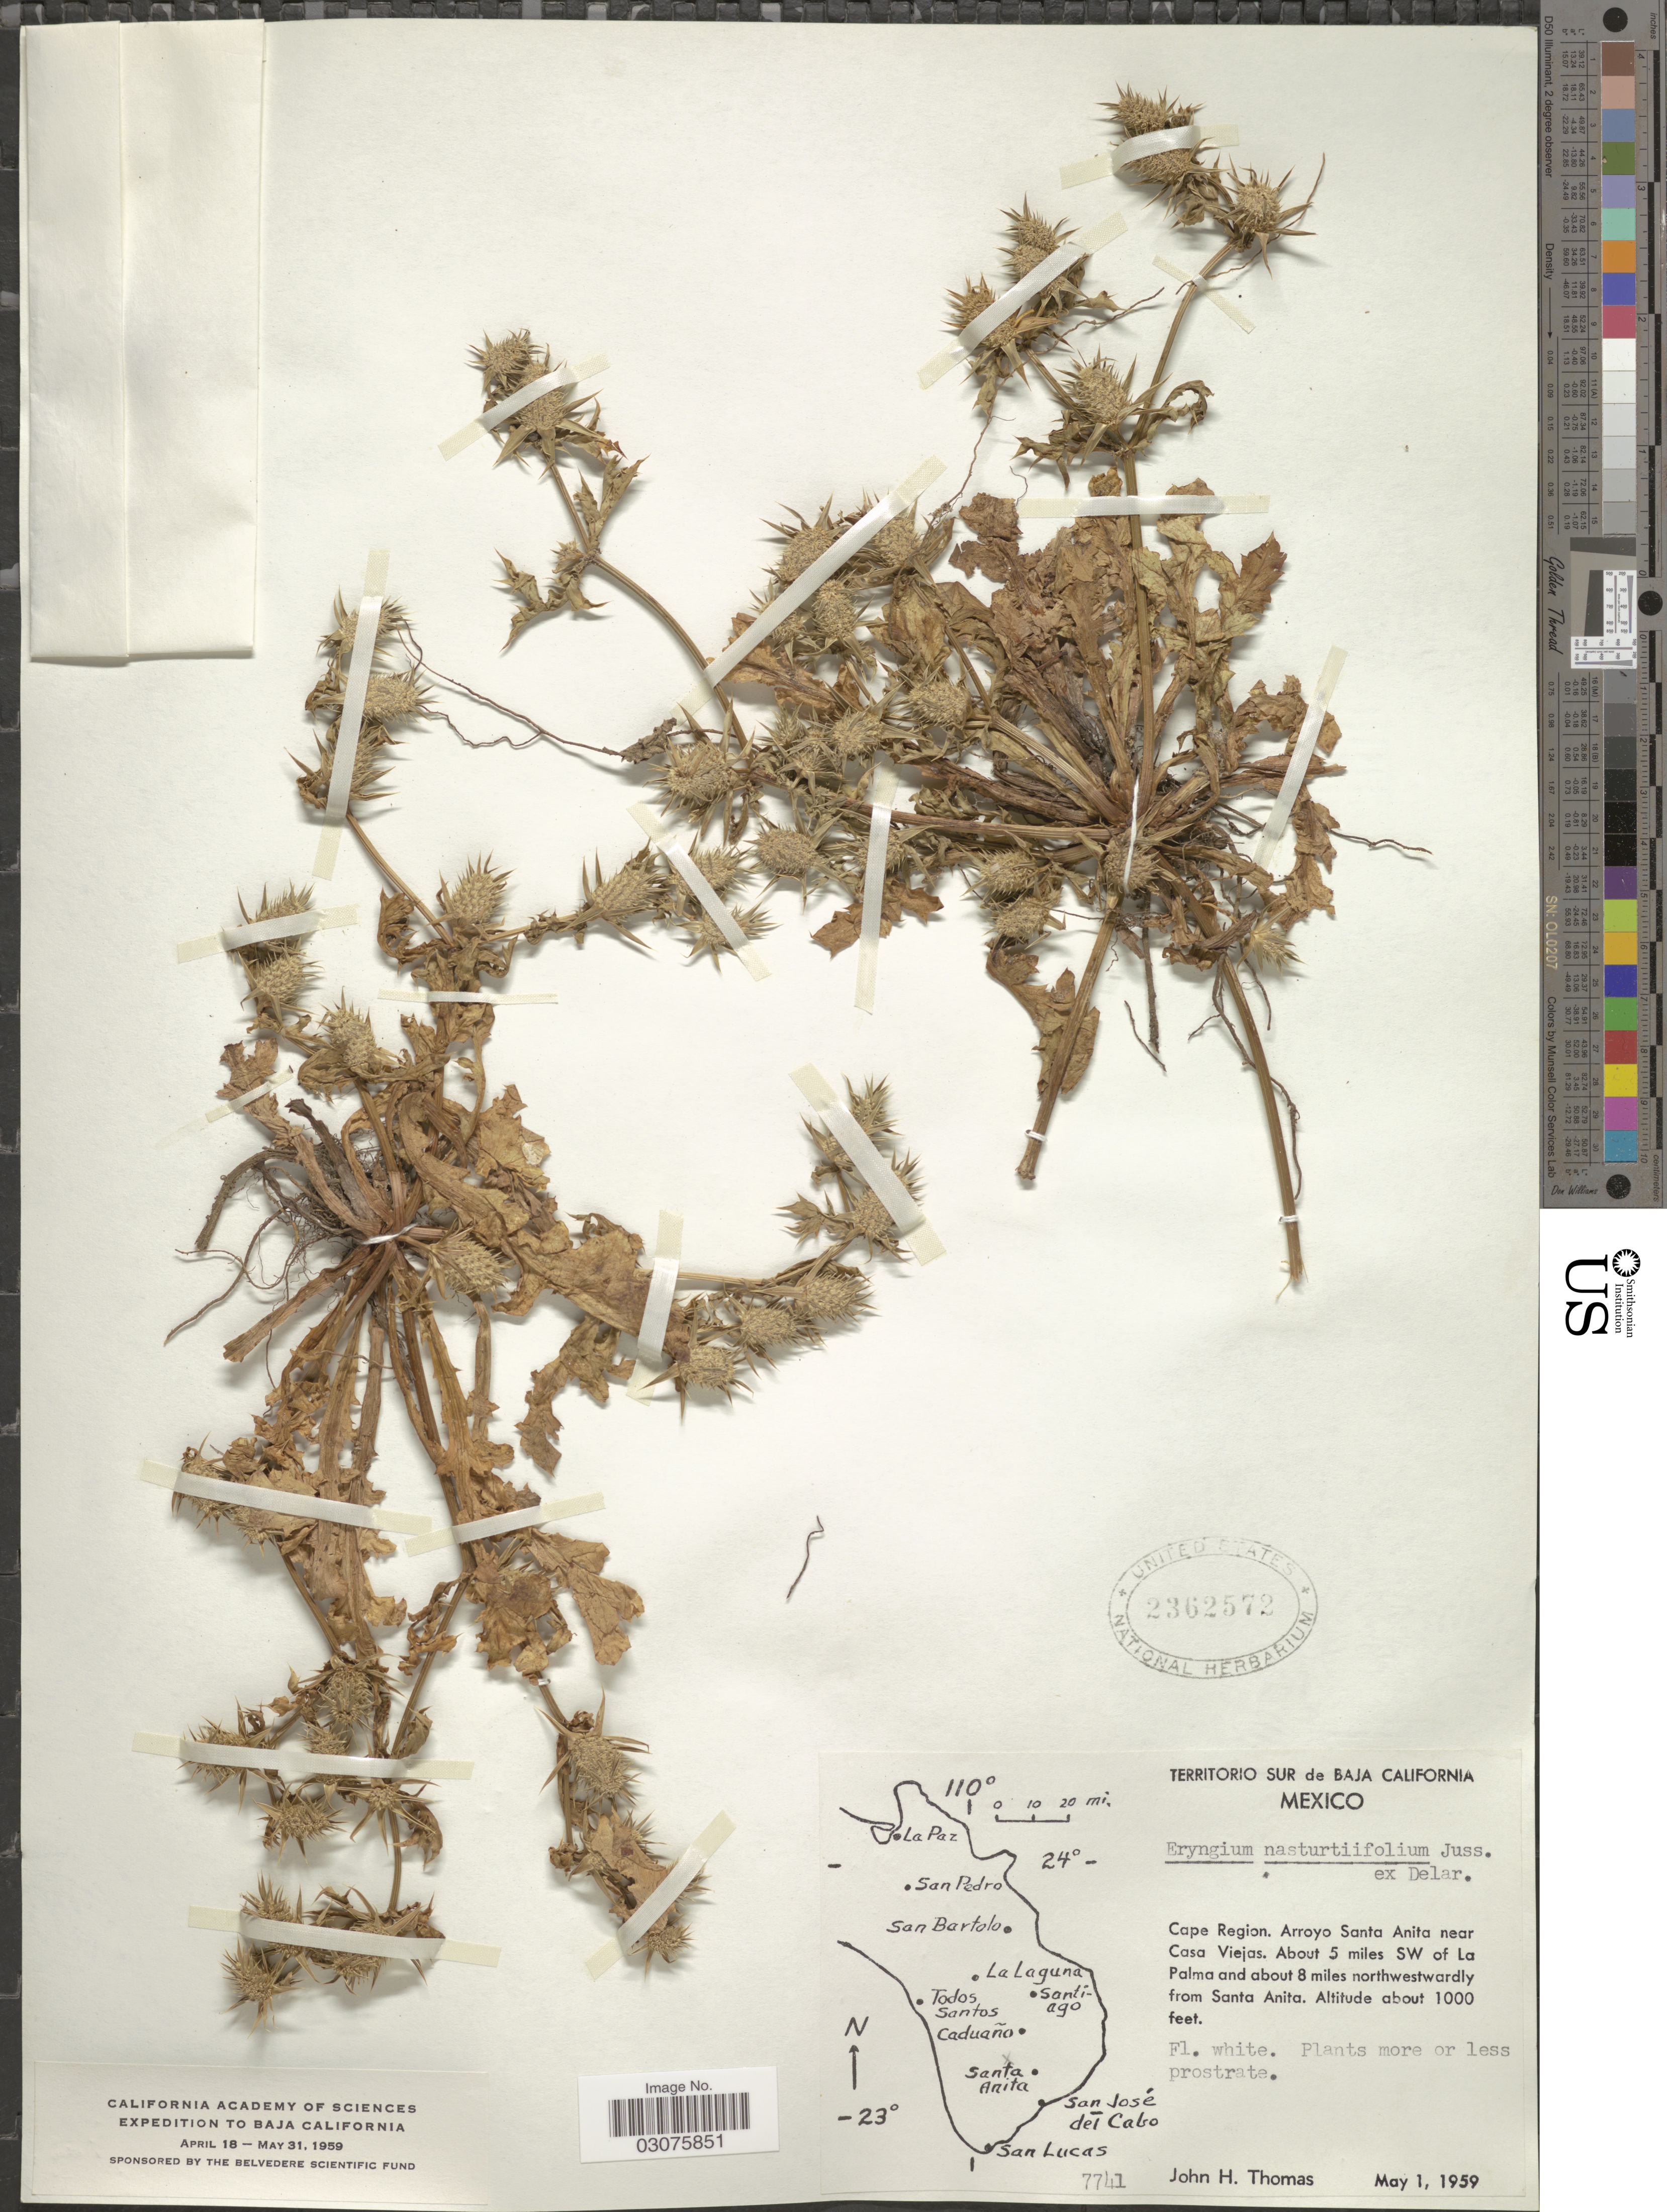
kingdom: Plantae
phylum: Tracheophyta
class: Magnoliopsida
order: Apiales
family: Apiaceae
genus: Eryngium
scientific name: Eryngium nasturtiifolium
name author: Juss. ex F. Delaroche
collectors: J. H. Thomas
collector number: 7741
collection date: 1959-05-01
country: Mexico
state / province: Baja California Sur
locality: Territorio Sur de Baja California. Cape Region. Arroyo Santa Anita near Casa Viejas. About 5 miles SW of La Palma and about 8 miles northwestwardly from Santa Anita.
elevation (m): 305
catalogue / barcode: US 2362572